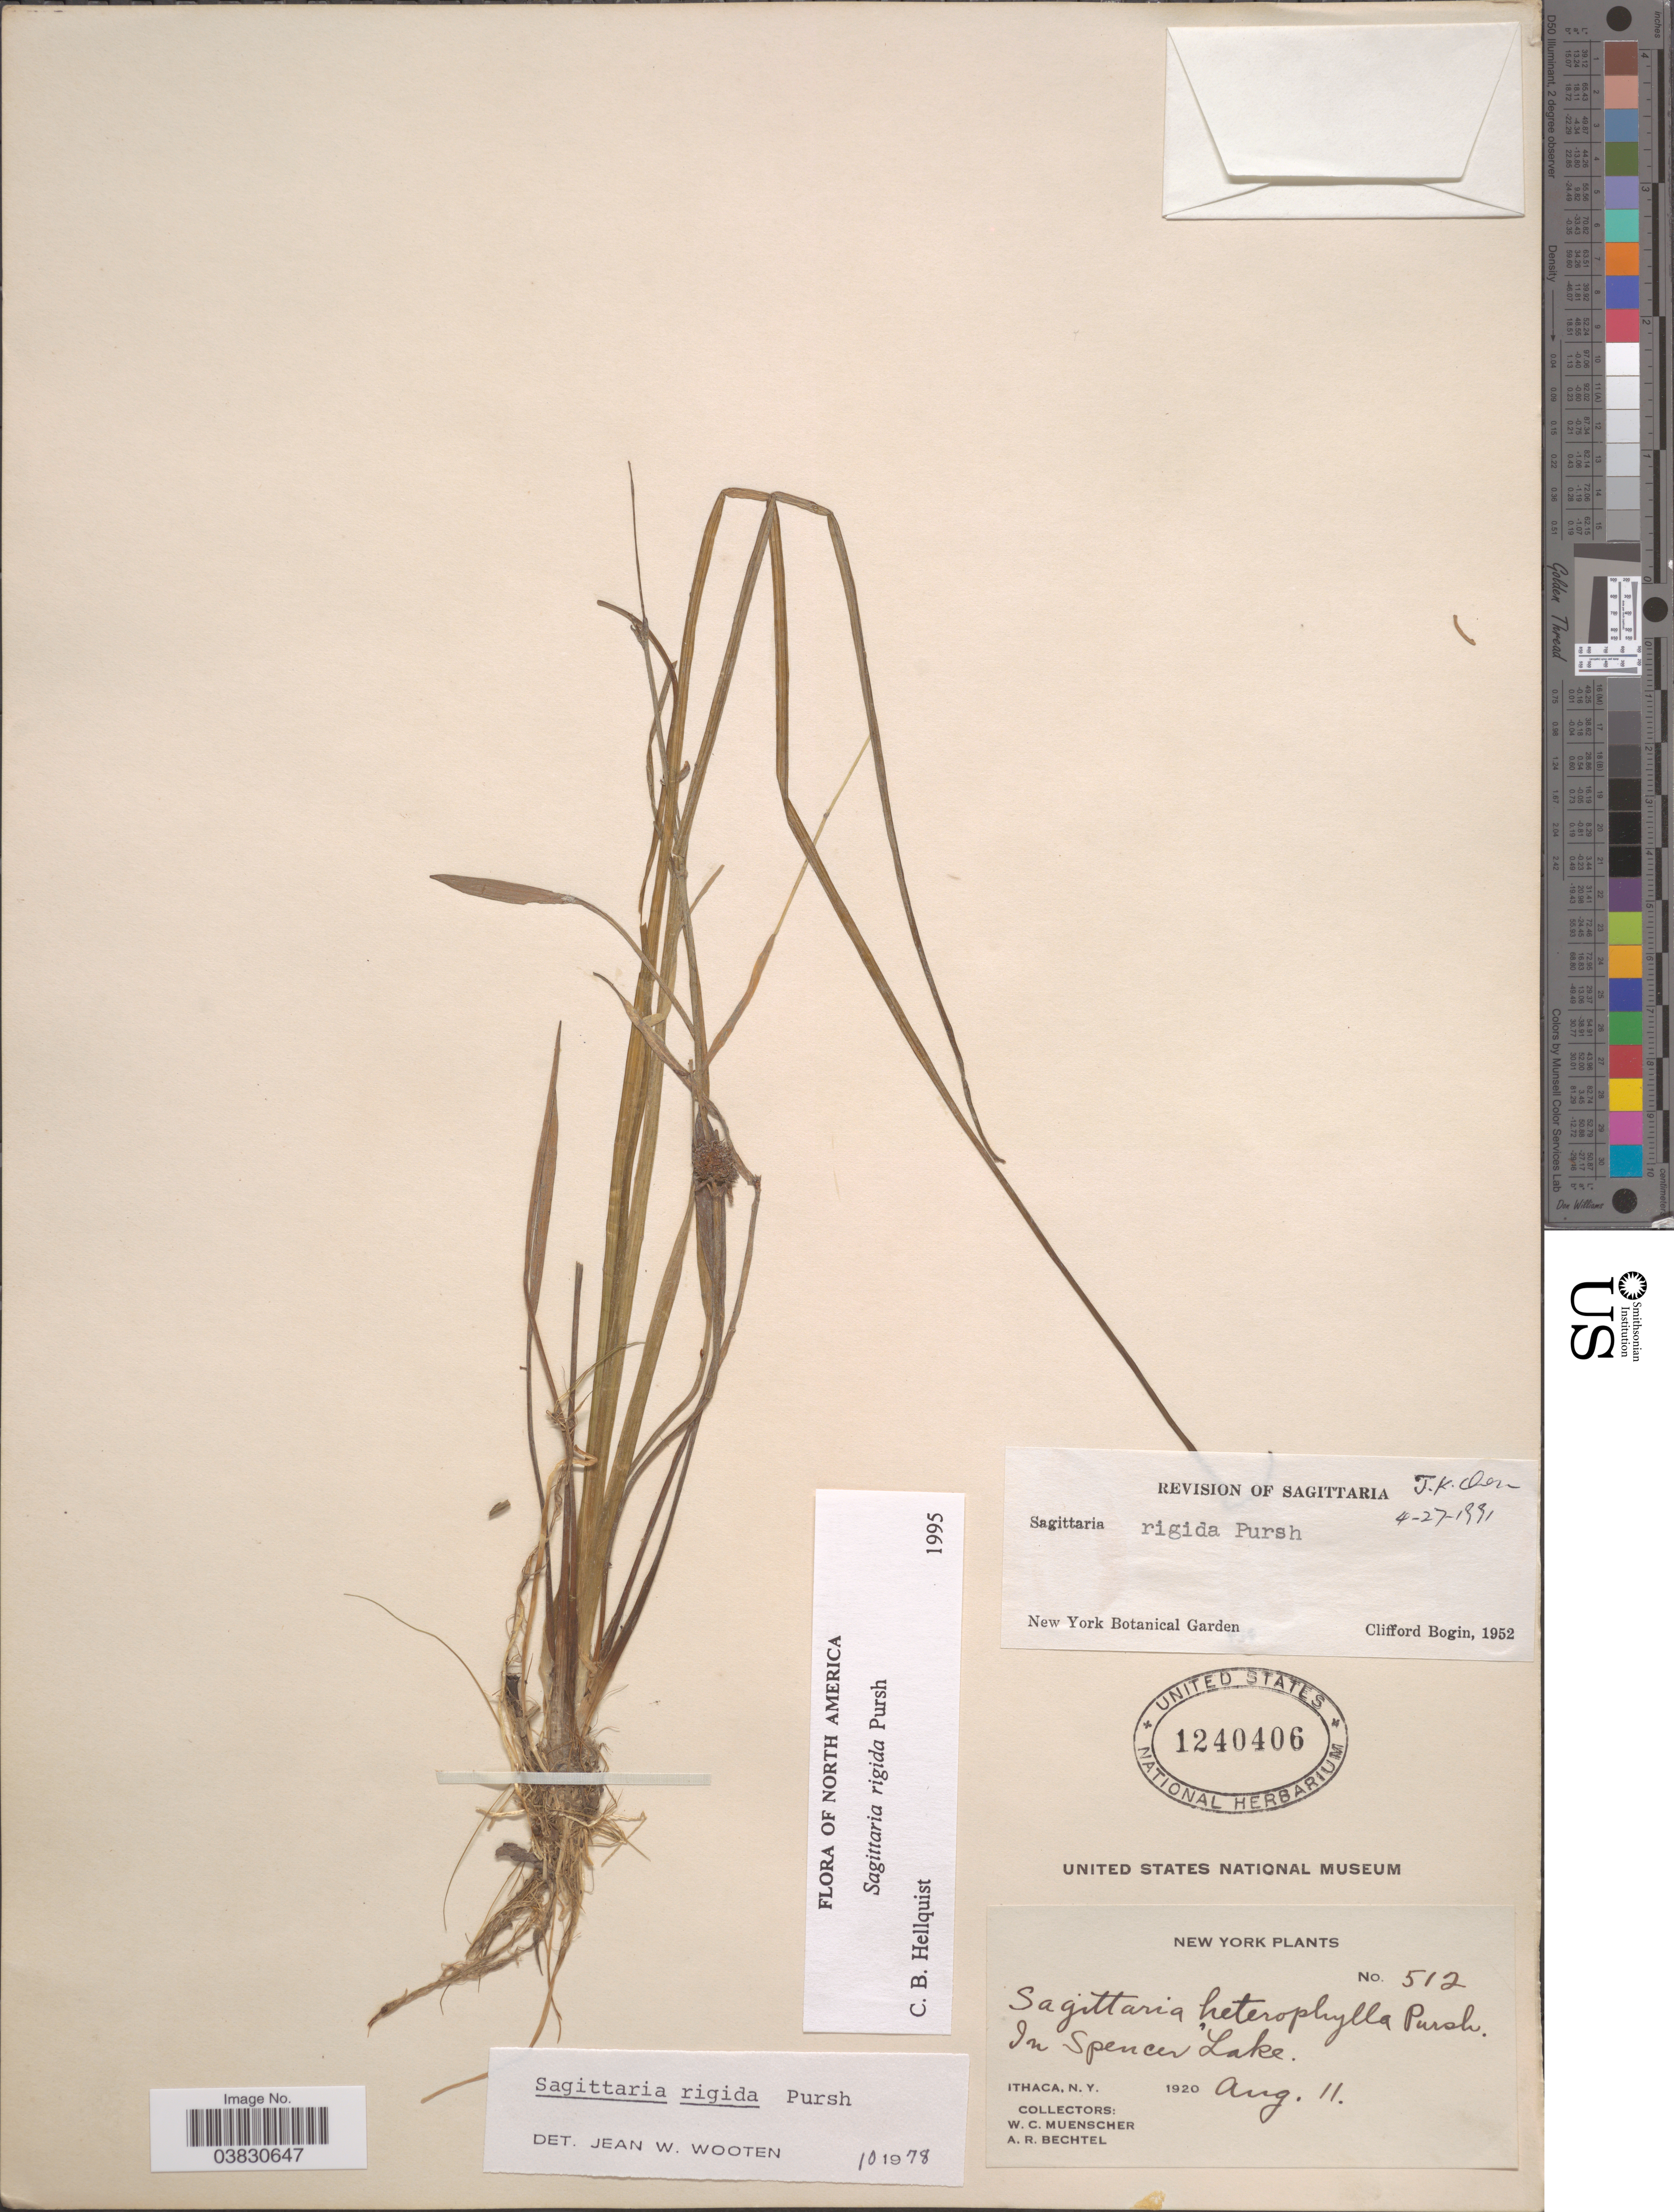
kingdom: Plantae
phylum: Tracheophyta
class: Liliopsida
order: Alismatales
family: Alismataceae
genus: Sagittaria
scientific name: Sagittaria rigida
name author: Pursh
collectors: W. Muenscher & A. Bechtel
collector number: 512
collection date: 1920-08-11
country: United States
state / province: New York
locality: In Spencer Lake. Ithaca, N. Y.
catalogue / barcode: US 1240406